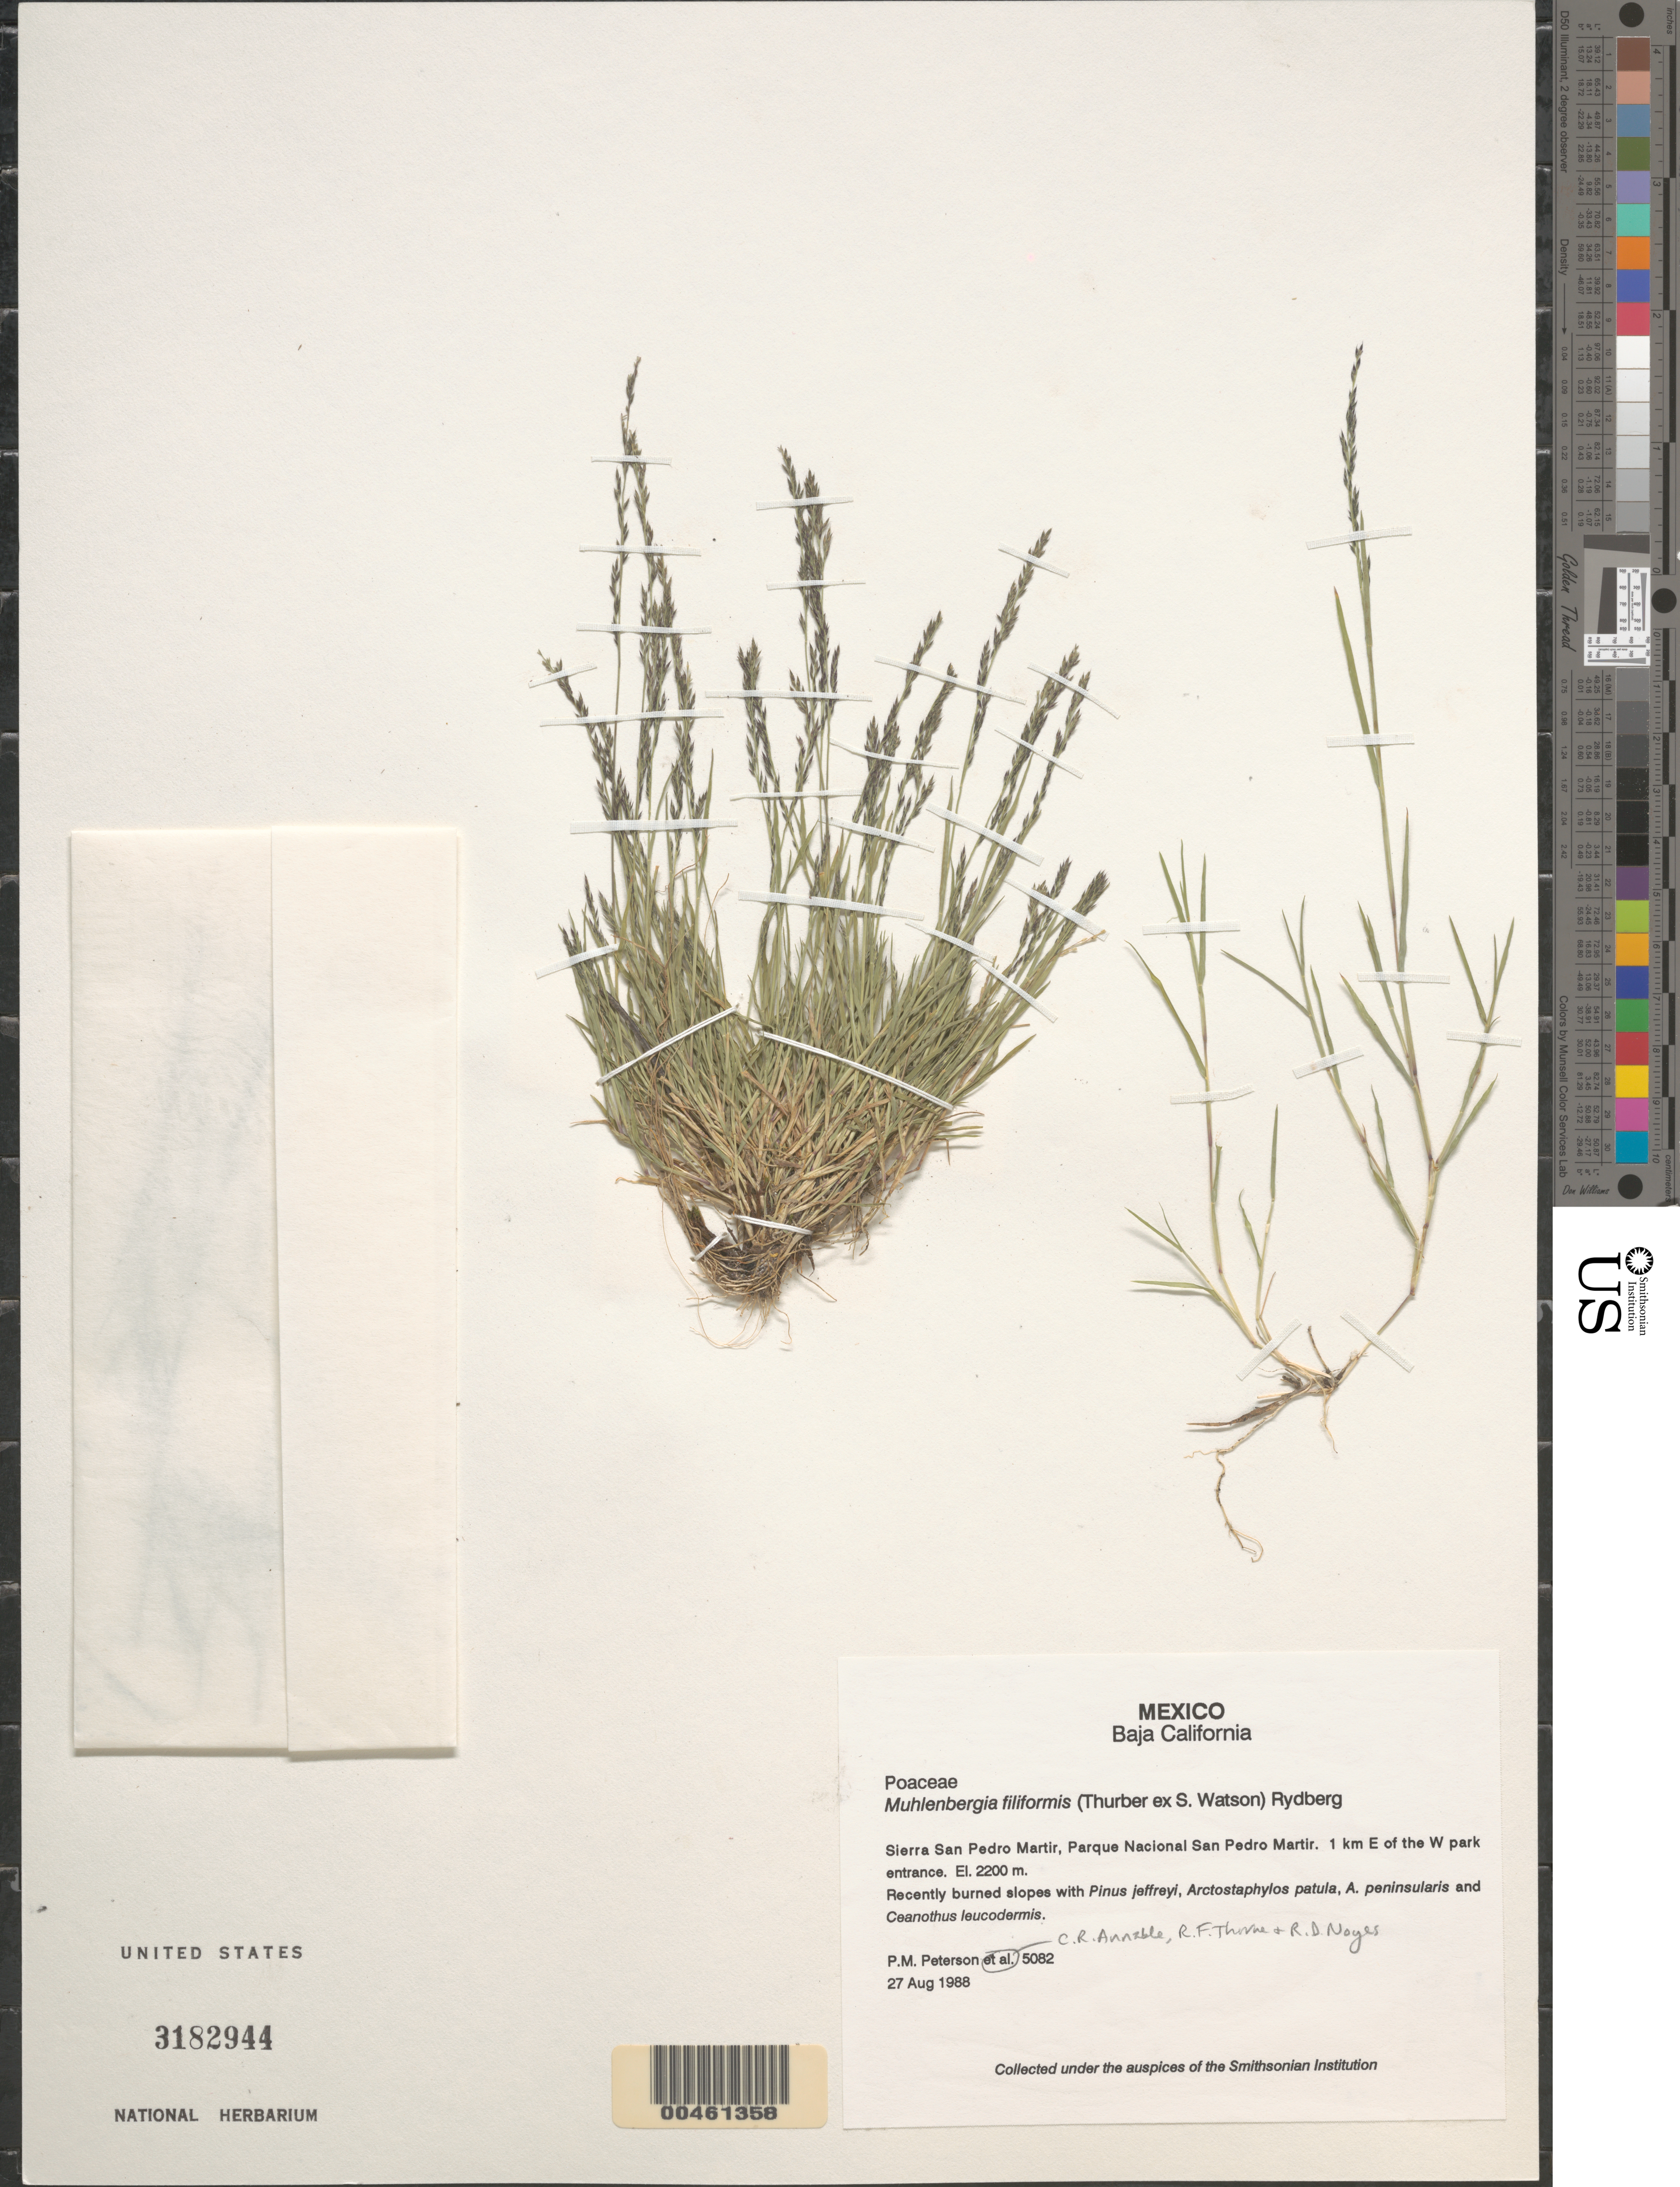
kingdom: Plantae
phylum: Tracheophyta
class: Liliopsida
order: Poales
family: Poaceae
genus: Muhlenbergia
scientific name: Muhlenbergia filiformis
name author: (Thurb. ex S. Watson) Rydb.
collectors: P. M. Peterson, C. R. Annable, R. F. Thorne & R. Noyes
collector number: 05082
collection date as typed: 27 Aug 1988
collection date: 1988-08-27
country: Mexico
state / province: Baja California Norte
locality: Sierra San Pedro Martir, Parque Nacional San Pedro Martir. 1 km E of the W park entrance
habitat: Recently burned slopes with Pinus jeffreyi, Arctostaphylos patula, A. peninsularis and Ceanothus leucodermis.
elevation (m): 2200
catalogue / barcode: US 3182944